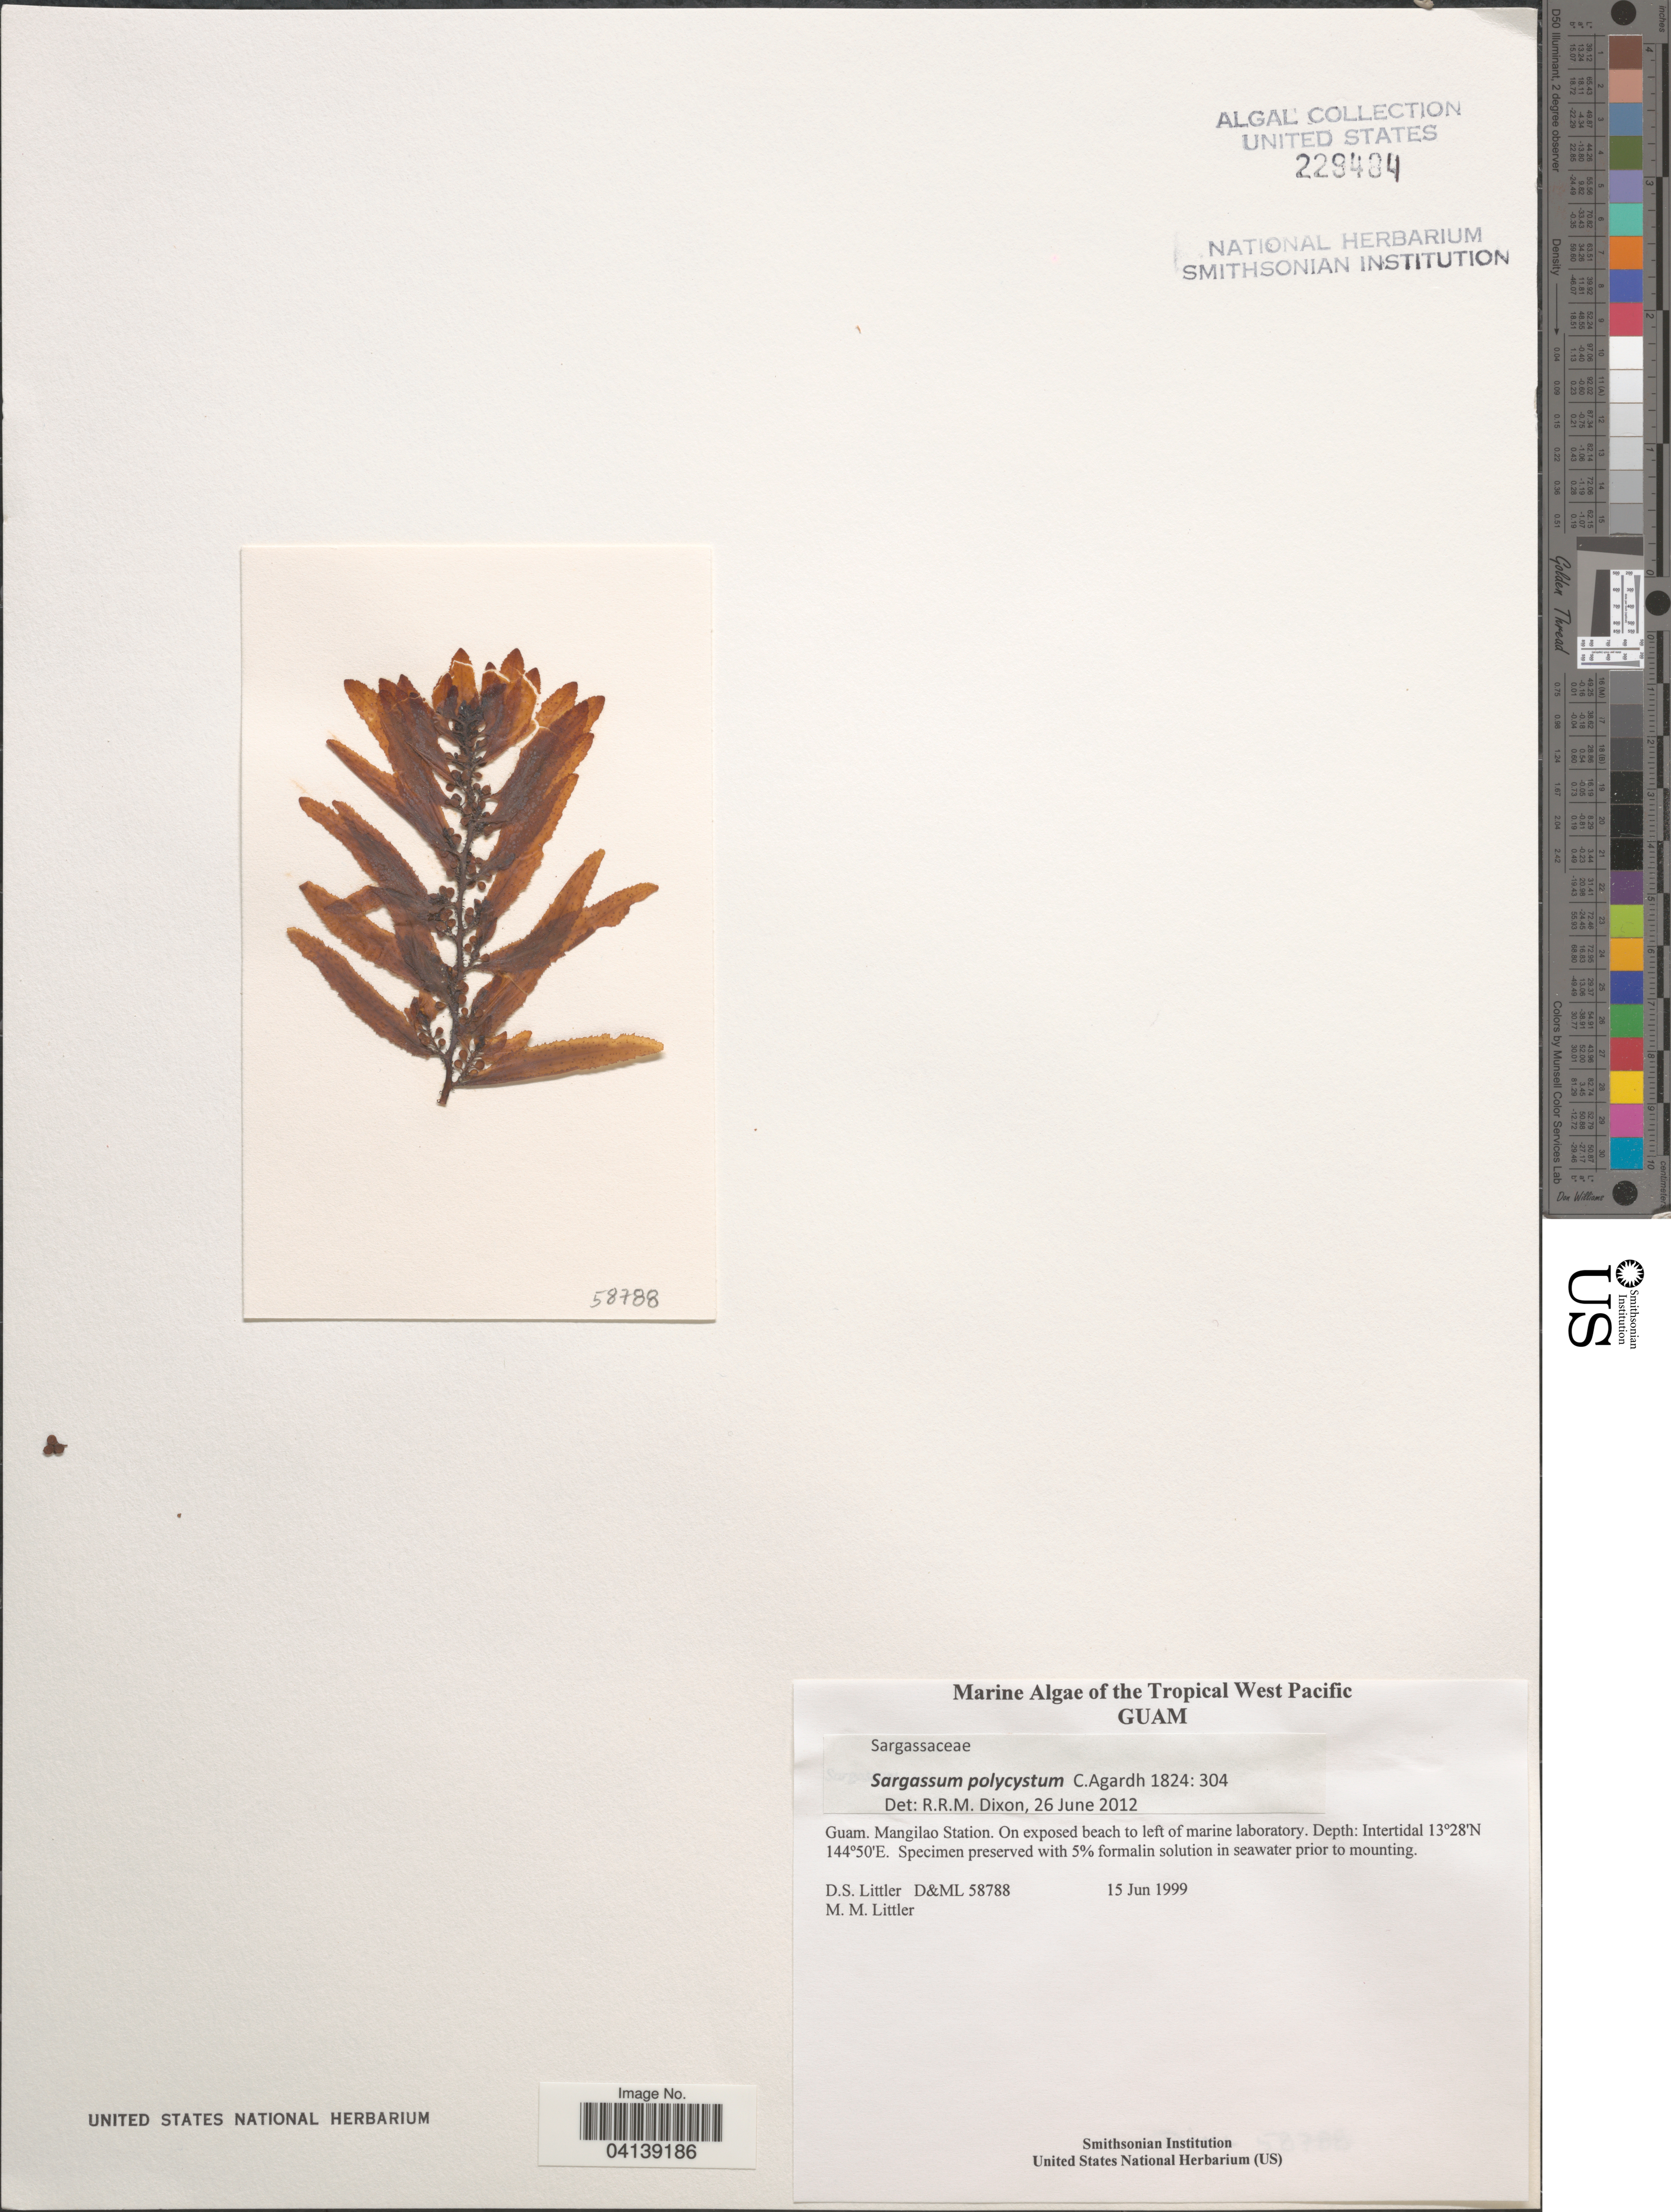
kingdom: Chromista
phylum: Ochrophyta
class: Phaeophyceae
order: Fucales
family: Sargassaceae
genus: Sargassum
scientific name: Sargassum polycystum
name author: C. Agardh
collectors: D. S. Littler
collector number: D&ML58788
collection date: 1999-06-15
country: Guam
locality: Tropical West Pacific. Mangilao Station. On exposed beach to left of marine laboratory.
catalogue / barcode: US 229484